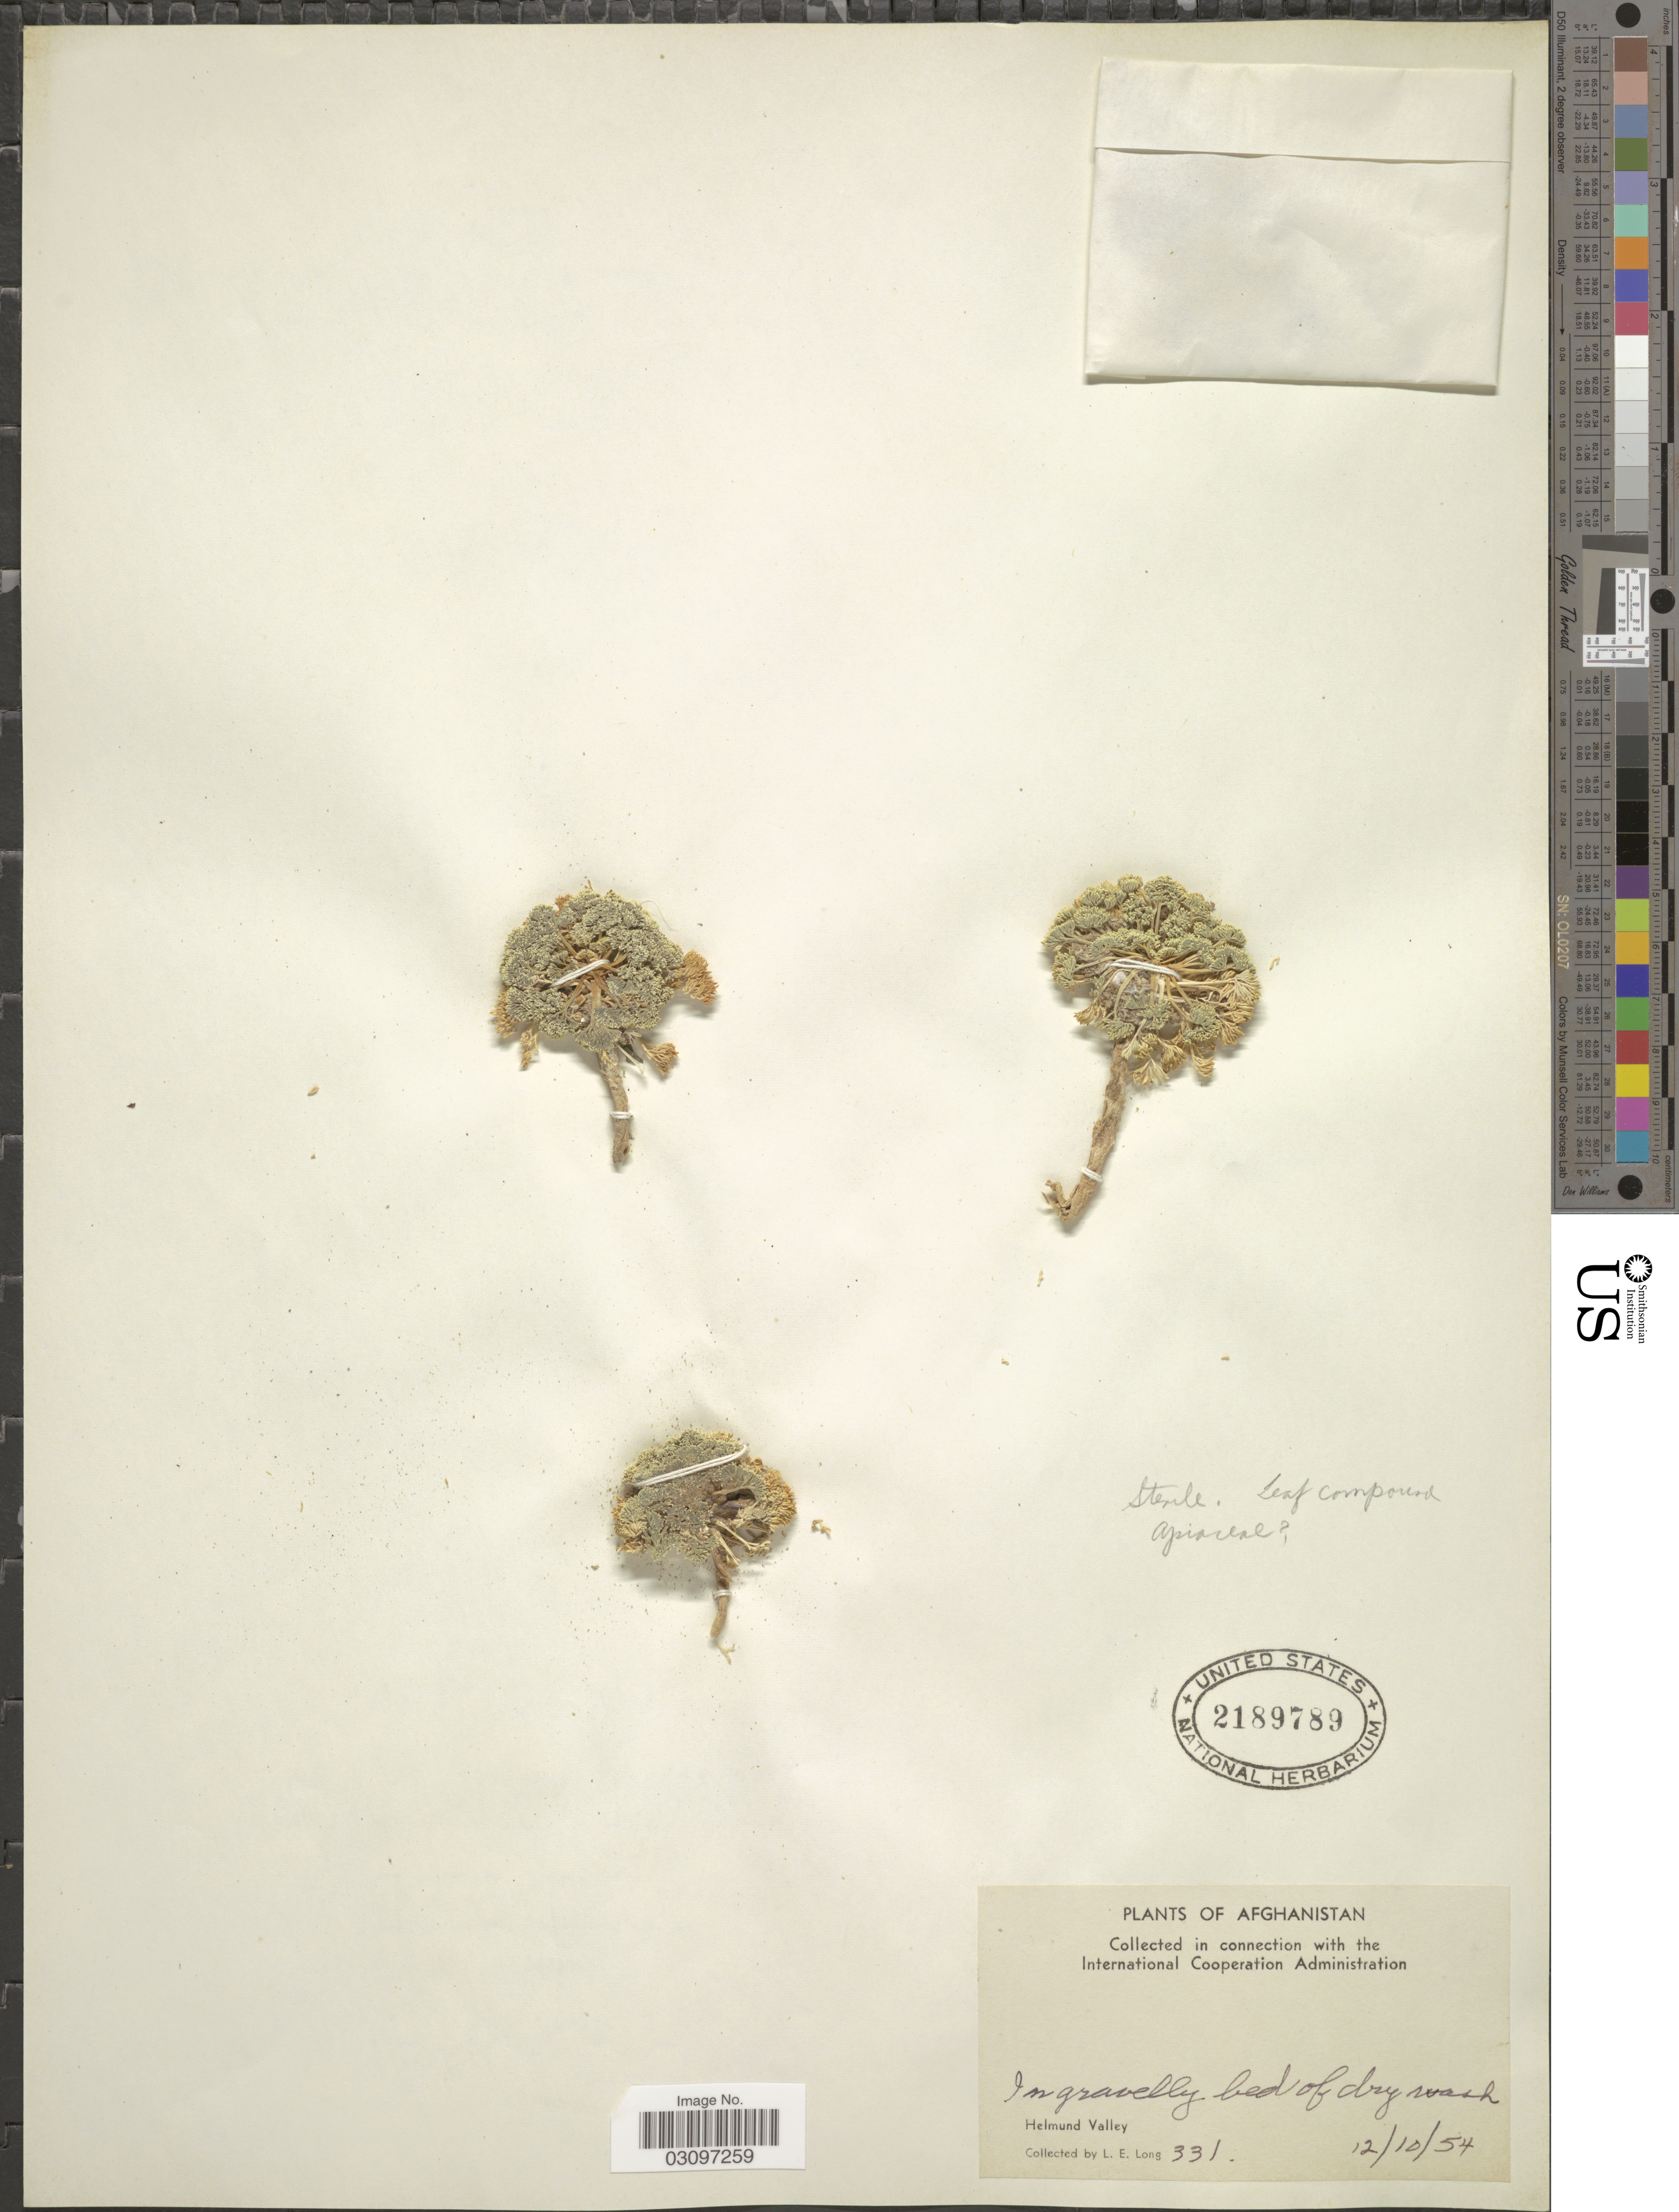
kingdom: Plantae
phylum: Tracheophyta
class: Magnoliopsida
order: Apiales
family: Apiaceae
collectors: L. E. Long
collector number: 331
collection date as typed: Transcribed d/m/y: 12/10/54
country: Afghanistan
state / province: Helmand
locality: Helmund Valley.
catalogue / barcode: US 2189789